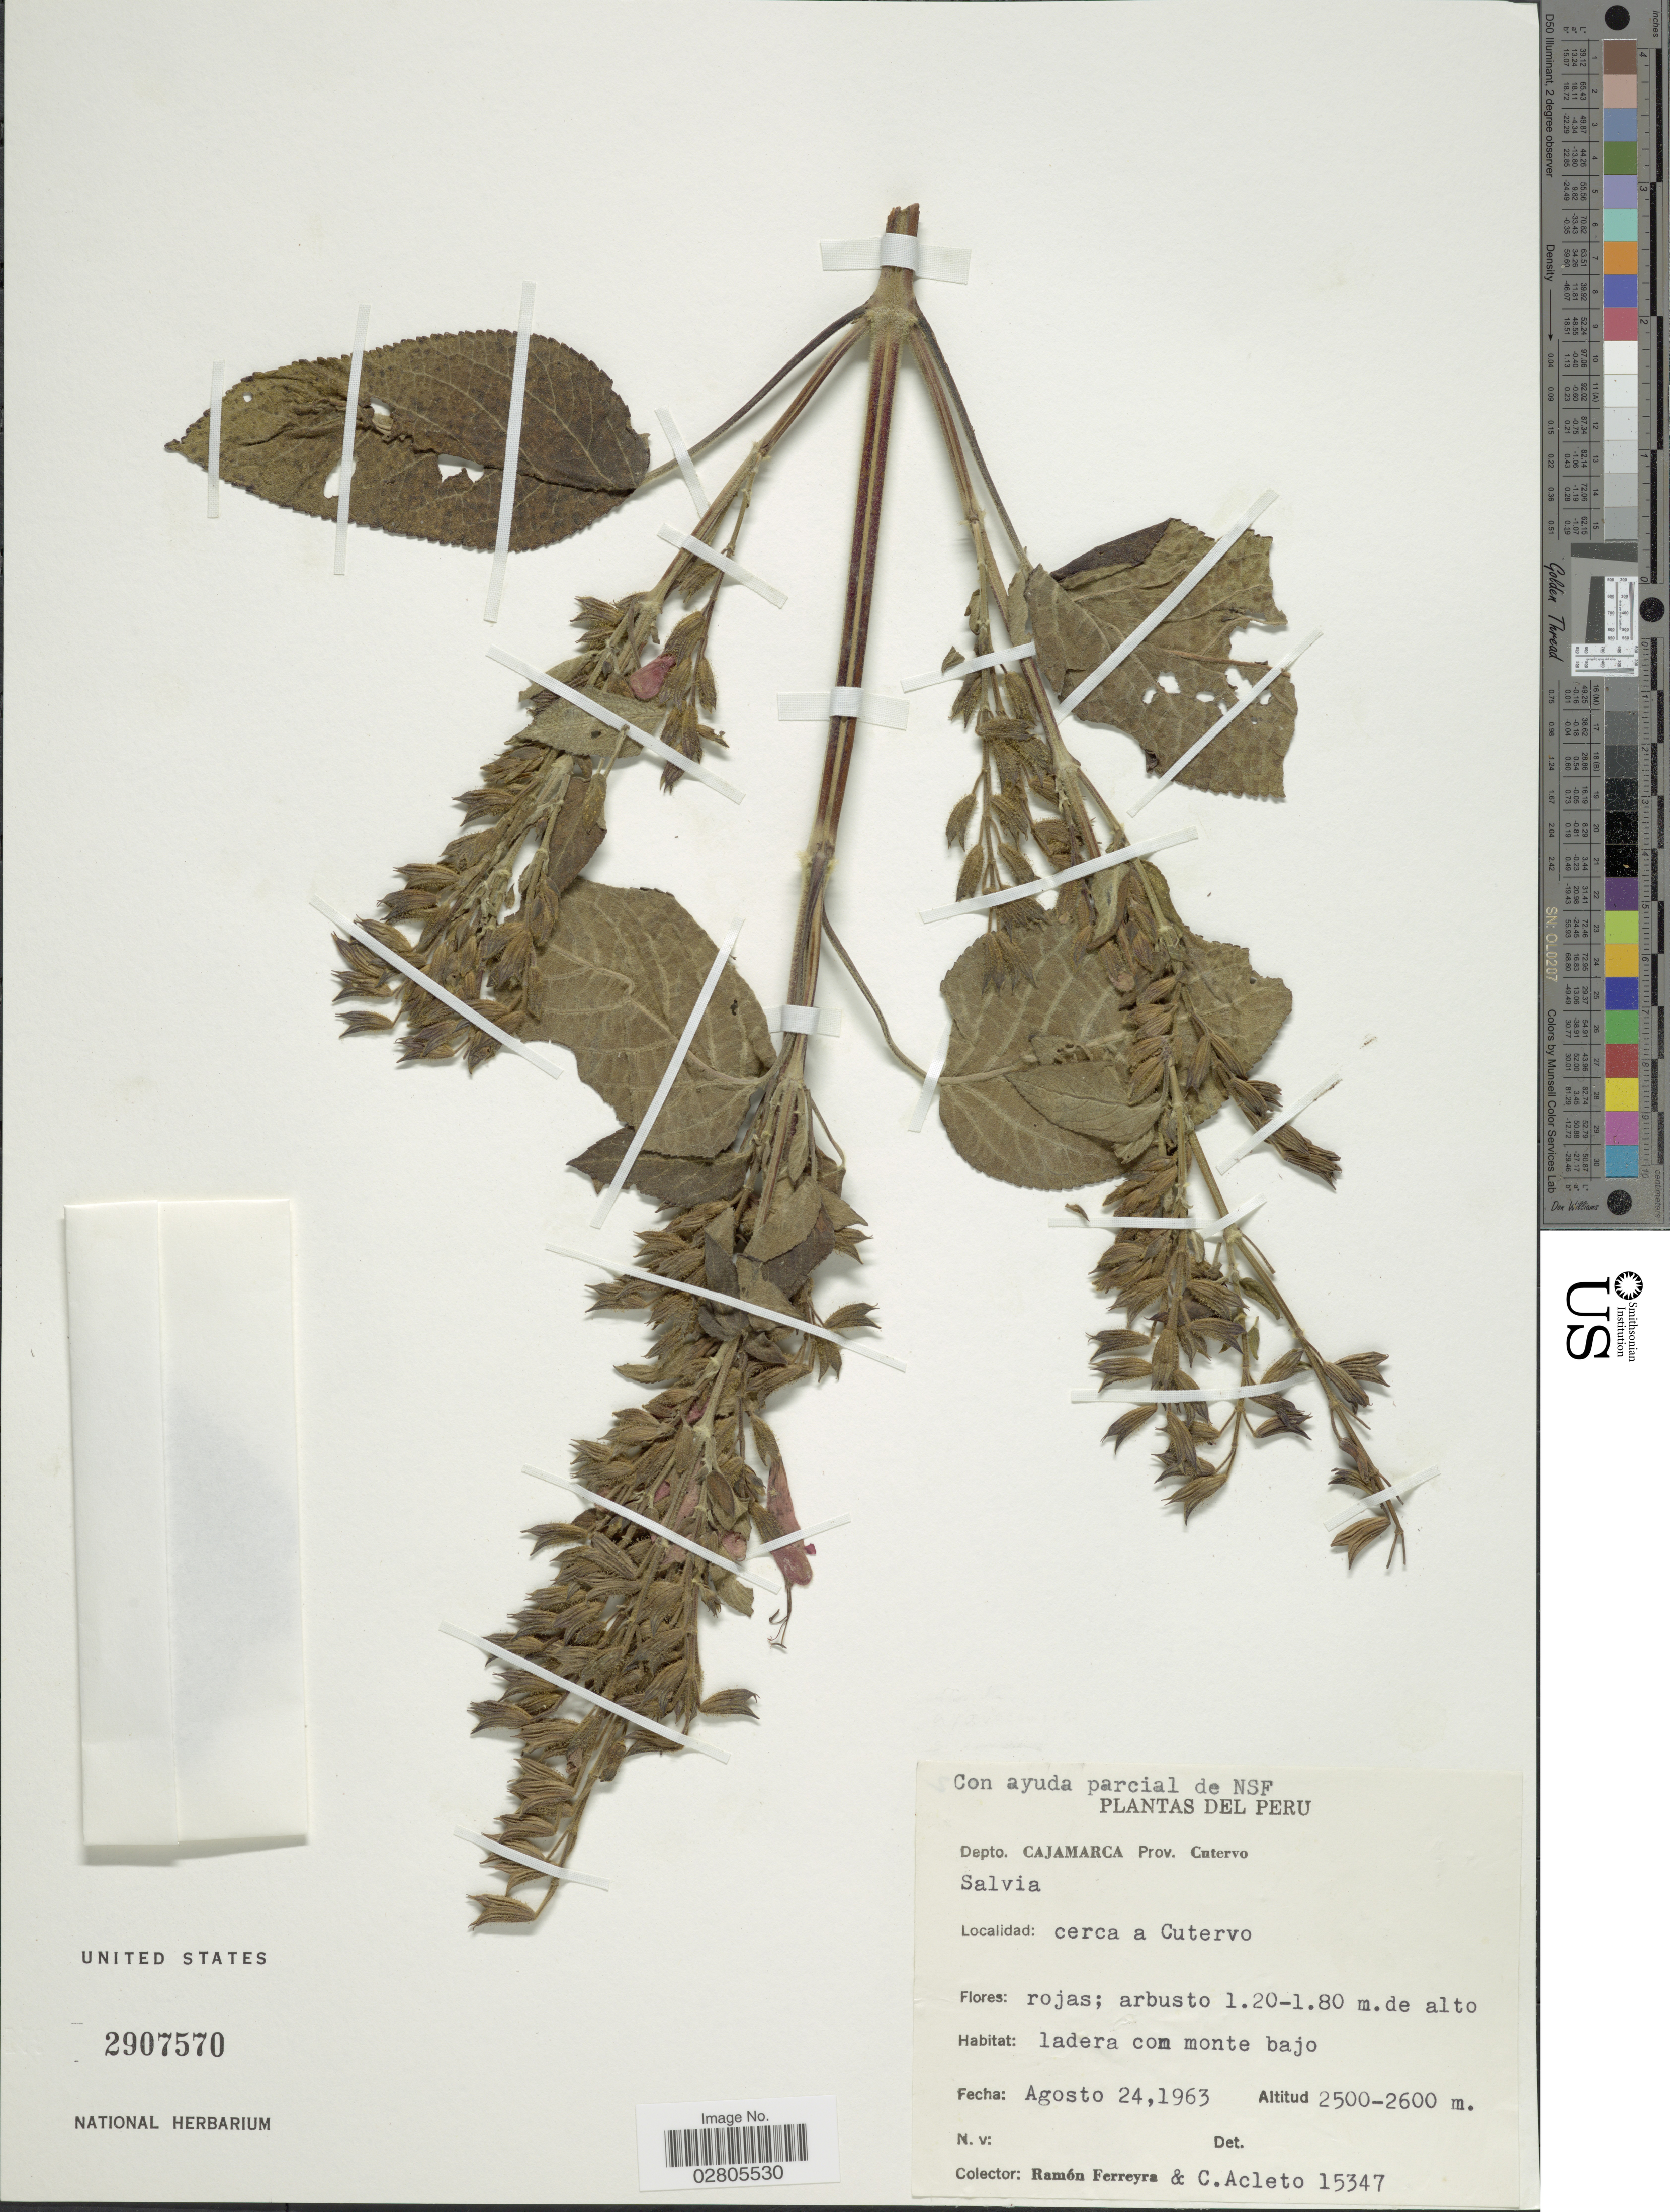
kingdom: Plantae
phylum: Tracheophyta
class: Magnoliopsida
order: Lamiales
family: Lamiaceae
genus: Salvia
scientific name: Salvia sp.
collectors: R. A. Ferreyra & C. Acleto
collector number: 15347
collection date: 1963-08-24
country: Peru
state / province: Cajamarca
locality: Depto. Cajamarca, Prov. Cutervo, cerca a Cutervo.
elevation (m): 2500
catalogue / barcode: US 2907570